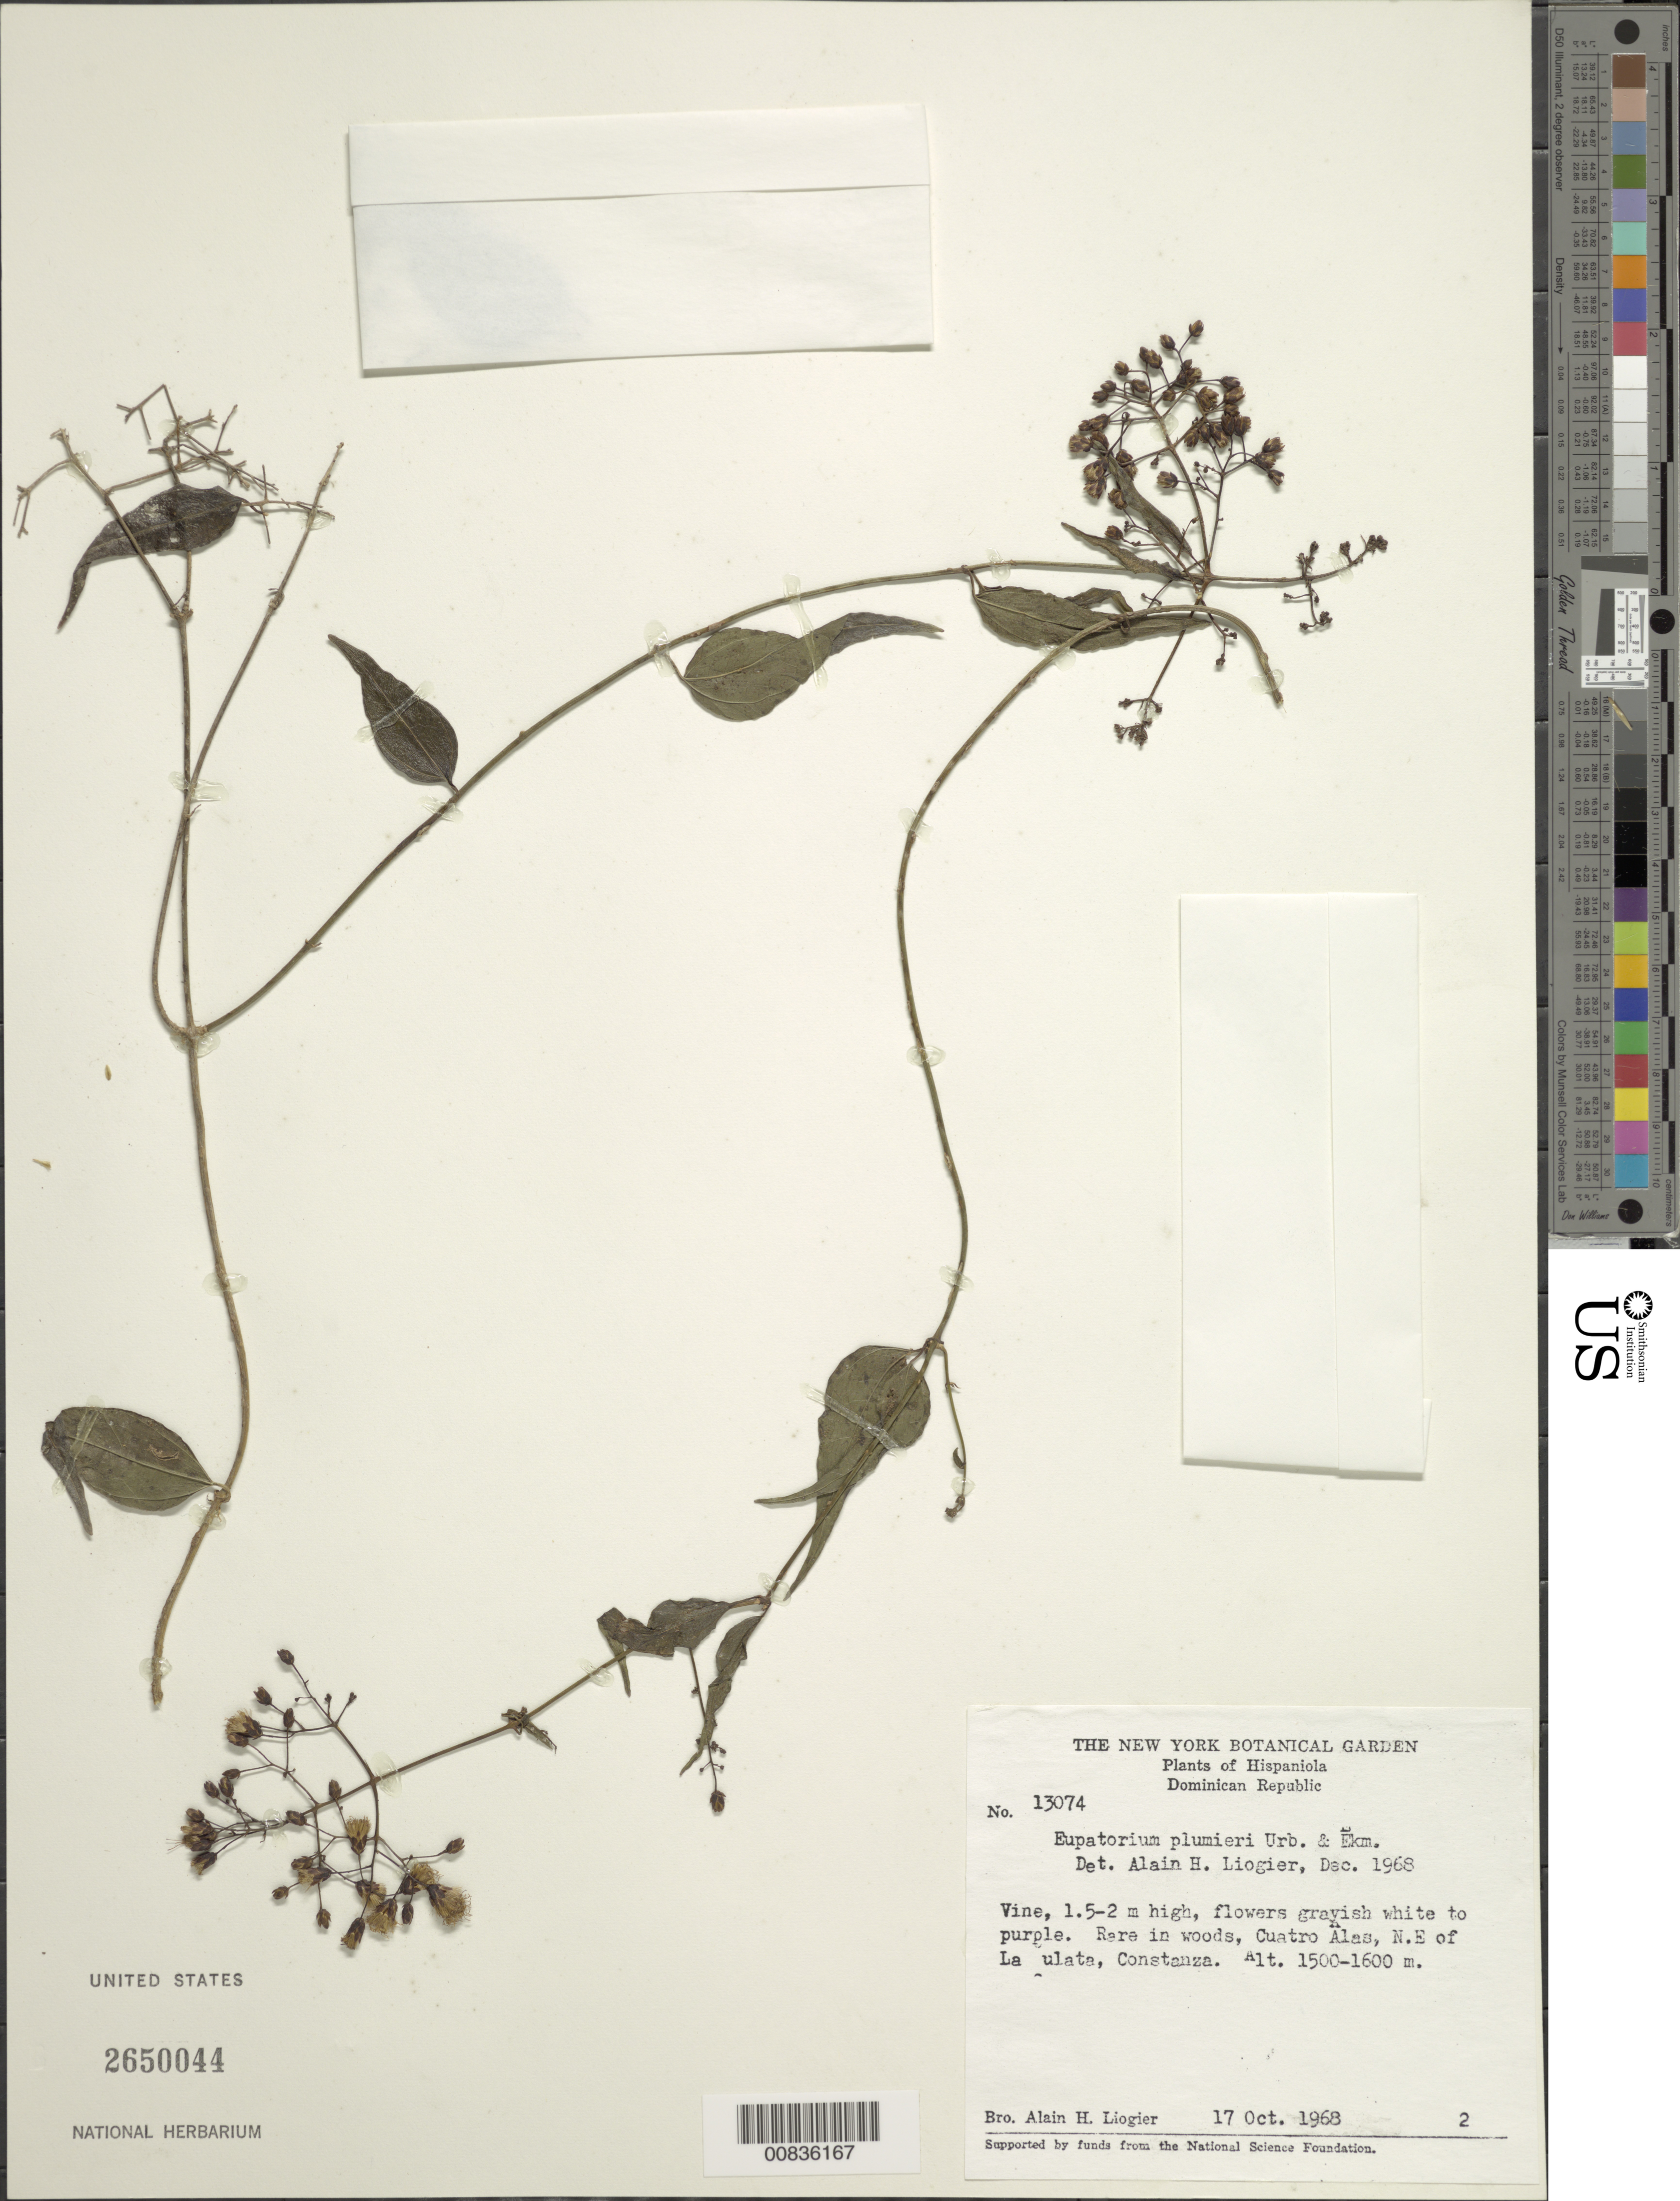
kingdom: Plantae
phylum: Tracheophyta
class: Magnoliopsida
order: Asterales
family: Asteraceae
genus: Koanophyllon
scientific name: Koanophyllon selleanum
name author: (Urb.) R.M. King & H. Rob.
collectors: A. H. Liogier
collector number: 13074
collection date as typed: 17 Oct 1968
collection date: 1968-10-17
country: Dominican Republic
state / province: La Vega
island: Hispaniola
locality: Cuatro Alas, NE of La Culata, Constanza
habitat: In woods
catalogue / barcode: US 2650044